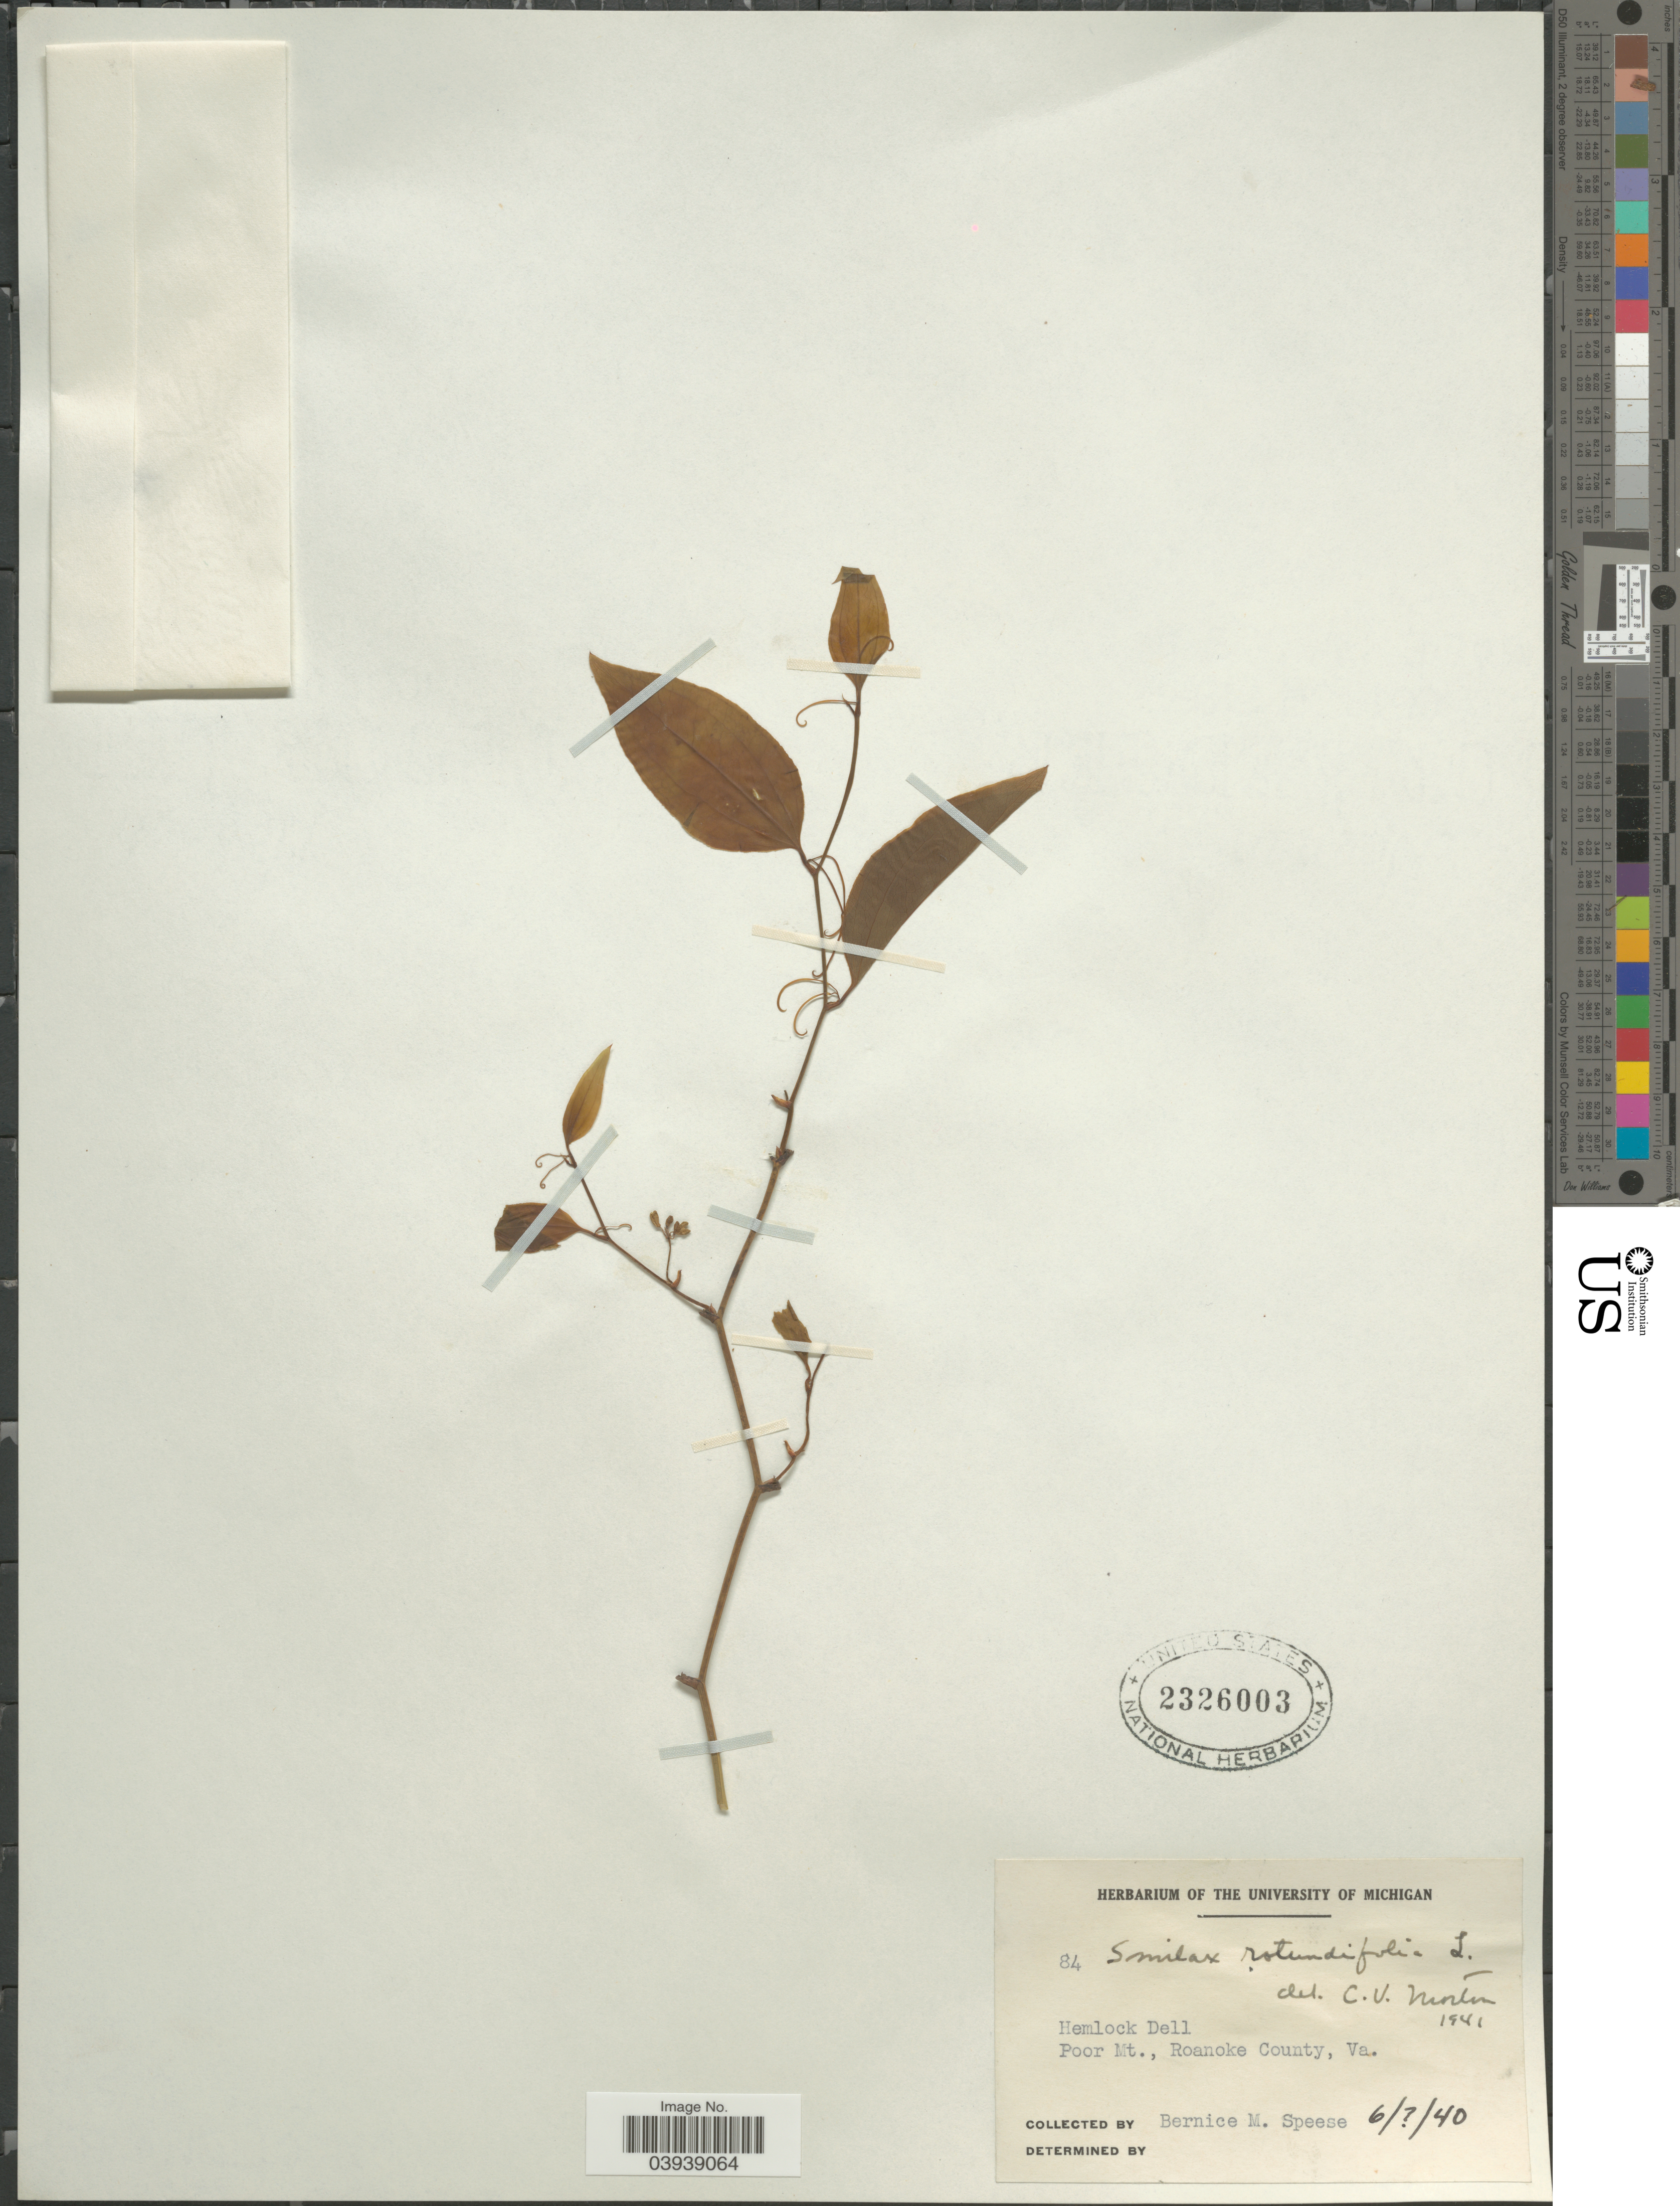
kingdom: Plantae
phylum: Tracheophyta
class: Liliopsida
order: Liliales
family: Smilacaceae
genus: Smilax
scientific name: Smilax rotundifolia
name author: L.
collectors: B. Speese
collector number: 84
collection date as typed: Transcribed d/m/y: /6/40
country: United States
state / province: Virginia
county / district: Roanoke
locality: Hemlock Dell. Poor Mt., Roanoke County.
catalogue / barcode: US 2326003